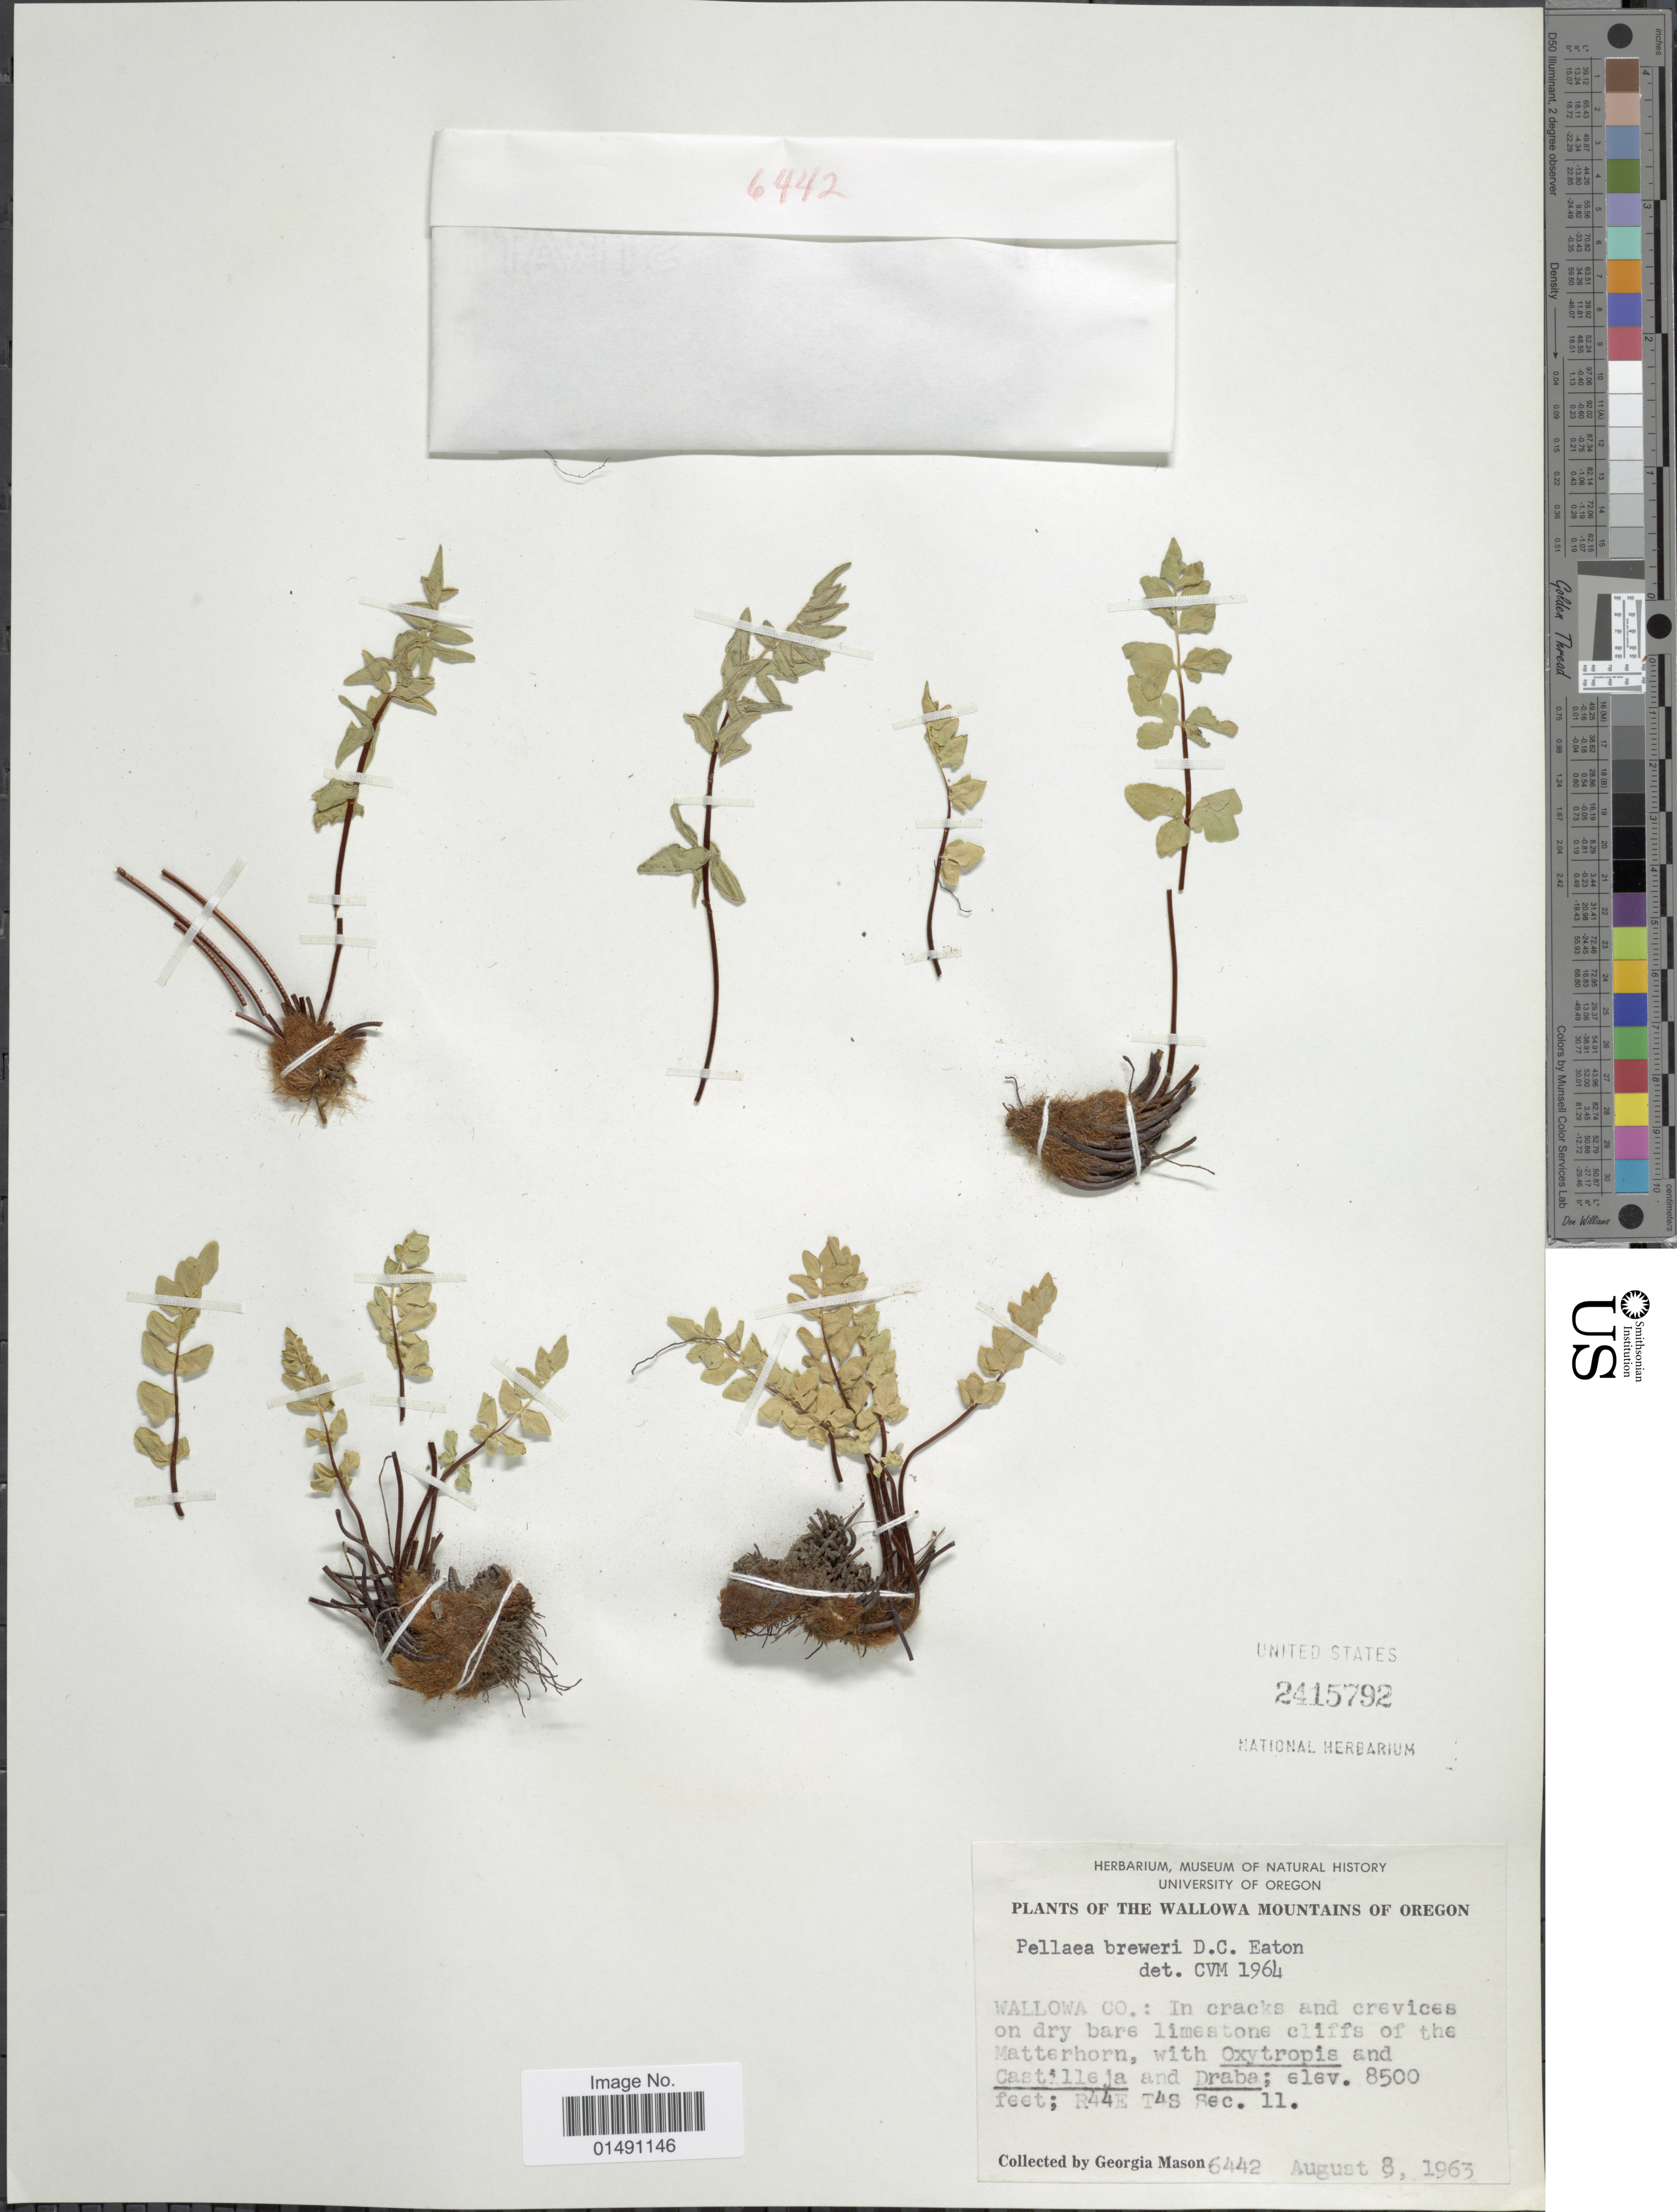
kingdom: Plantae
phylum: Tracheophyta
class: Polypodiopsida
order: Polypodiales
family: Pteridaceae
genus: Pellaea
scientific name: Pellaea breweri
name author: D.C. Eaton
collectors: G. Mason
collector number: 6442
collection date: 1963-08-09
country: United States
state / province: Oregon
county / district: Wallowa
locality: The Wallowa Muountains of Oregon, Wallowa Co: In cracks and crevices on dry bars liemstone cliff of the Matterhorn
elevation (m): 2591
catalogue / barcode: US 2415792